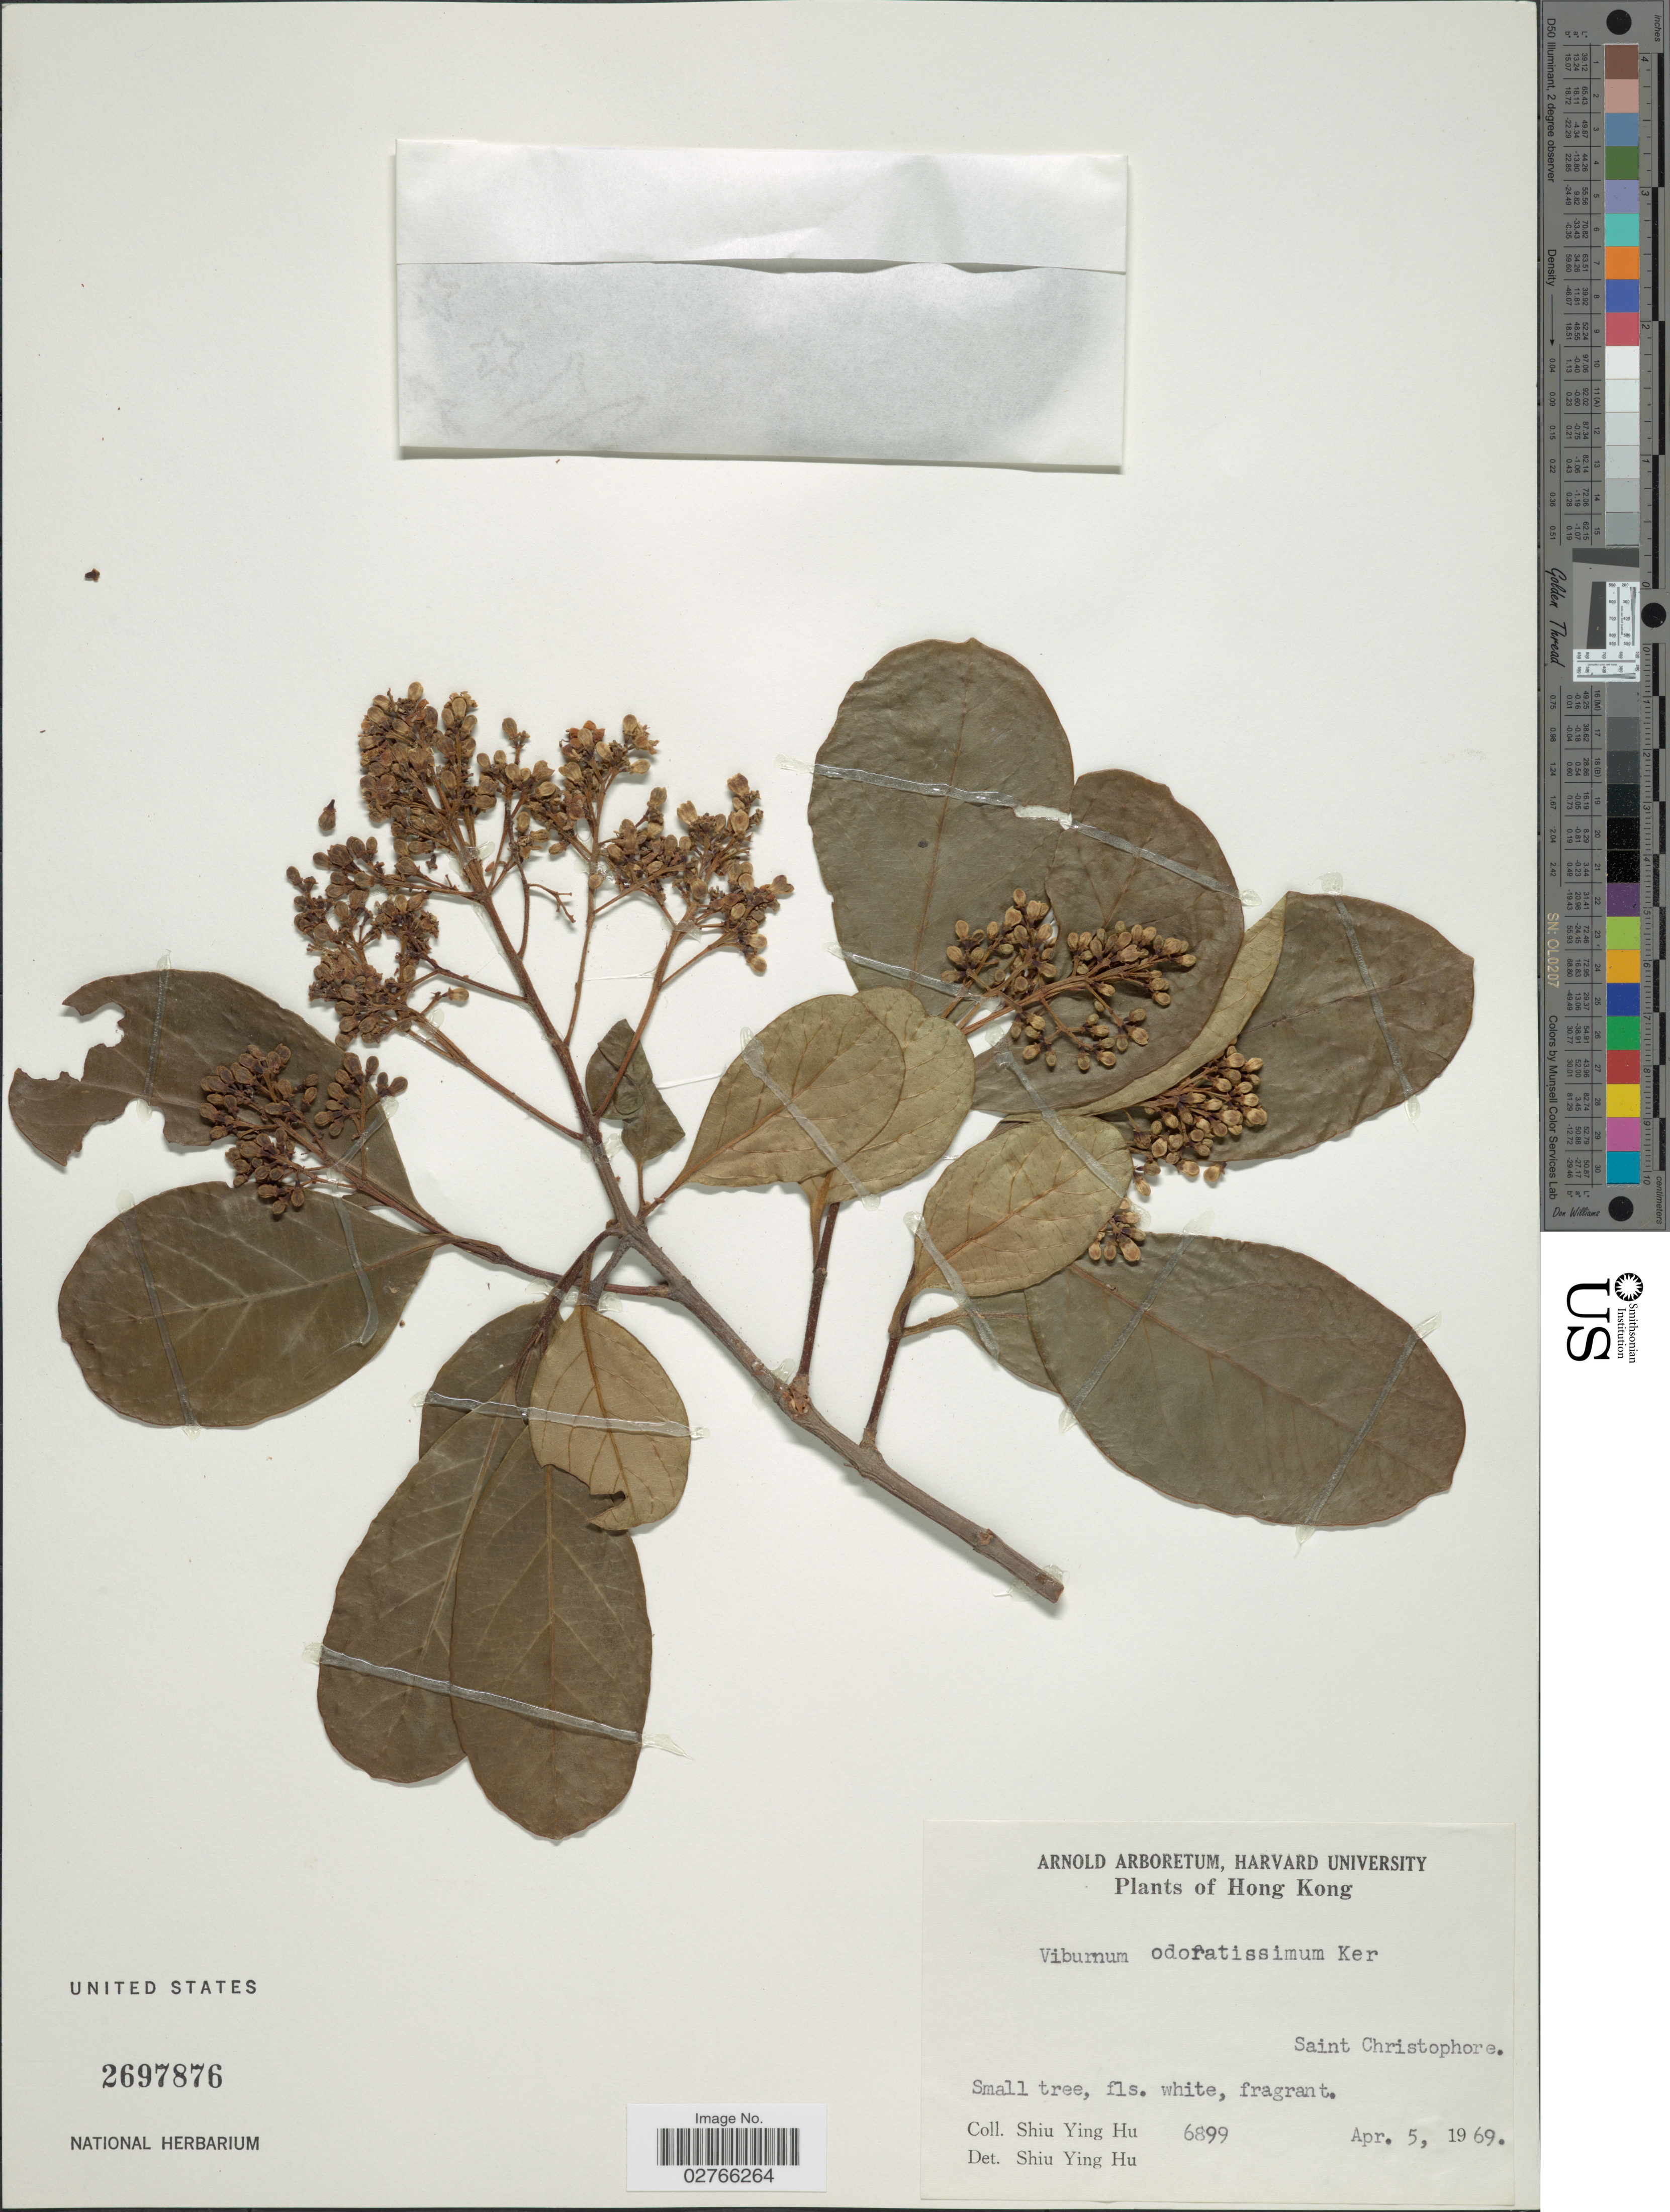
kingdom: Plantae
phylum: Tracheophyta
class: Magnoliopsida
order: Dipsacales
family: Viburnaceae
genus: Viburnum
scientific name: Viburnum odoratissimum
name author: Ker Gawl.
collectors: S. Y. Hu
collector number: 6899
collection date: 1969-04-05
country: China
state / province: Hong Kong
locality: Saint Christophore.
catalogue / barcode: US 2697876